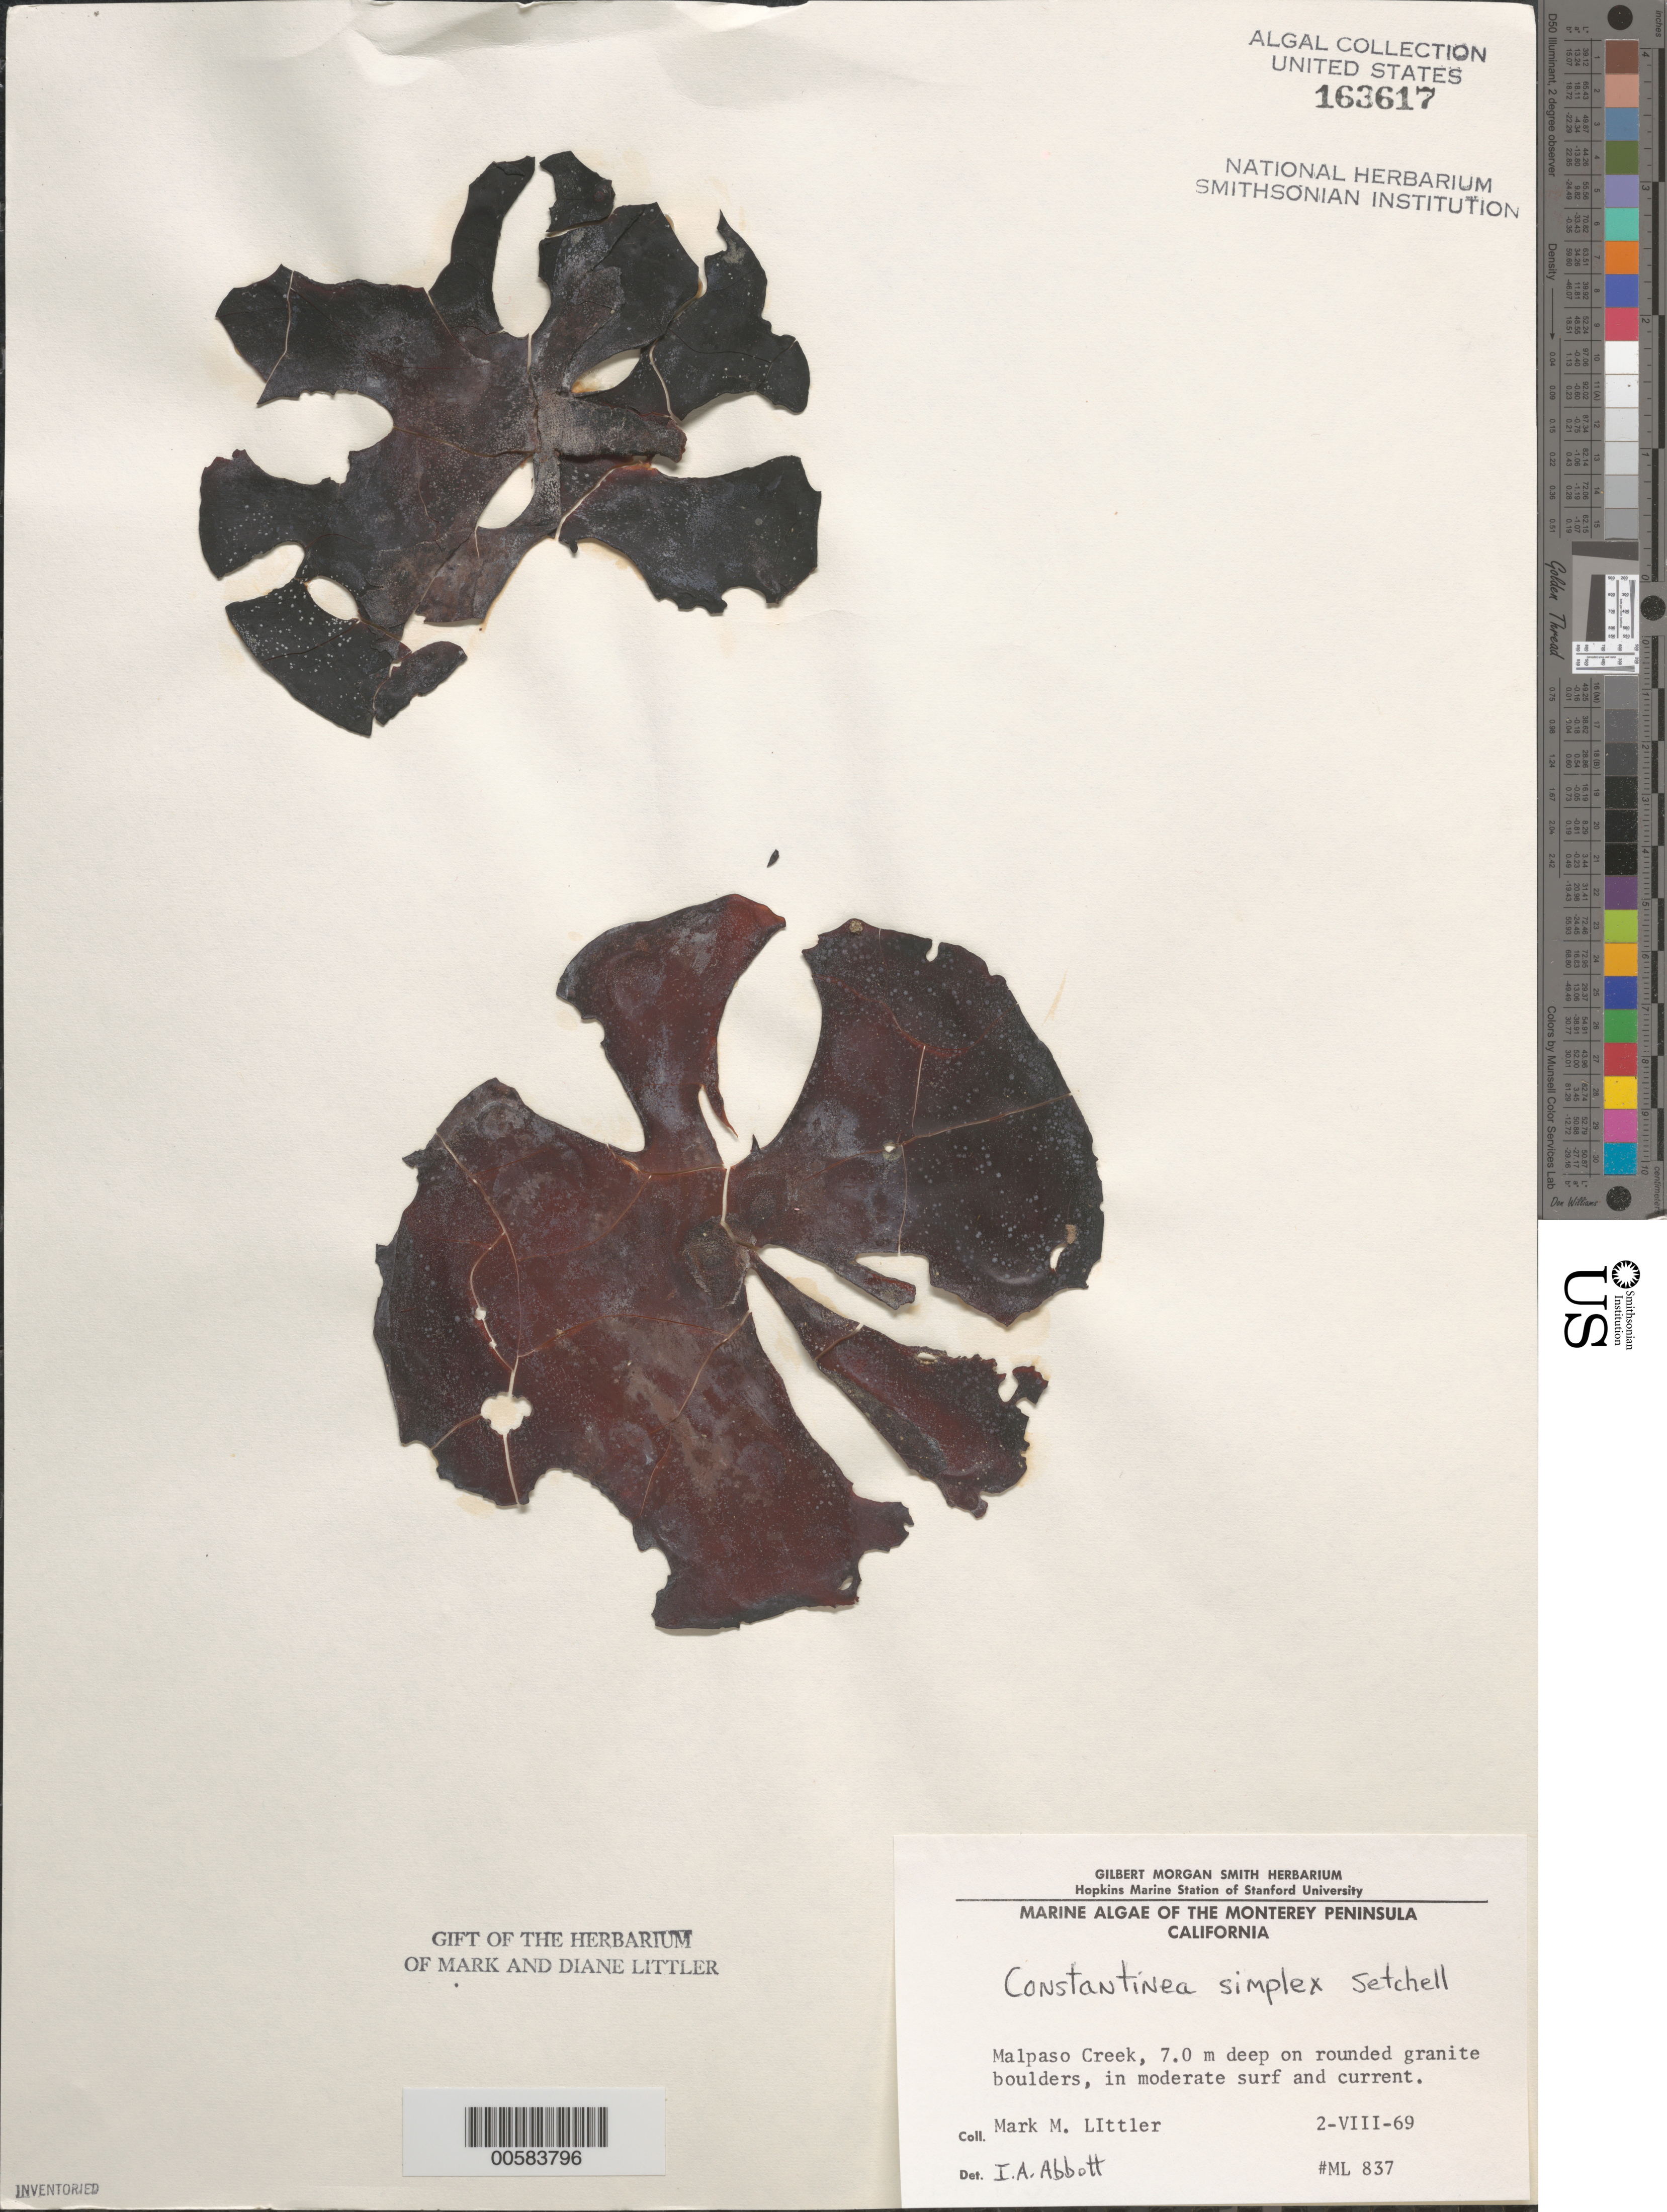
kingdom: Plantae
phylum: Rhodophyta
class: Florideophyceae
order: Gigartinales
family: Dumontiaceae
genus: Constantinea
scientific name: Constantinea simplex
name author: Setch.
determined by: Abbott, Isabella A.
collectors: M. M. Littler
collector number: ML 837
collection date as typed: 02 Aug 1969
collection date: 1969-08-02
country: United States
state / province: California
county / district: Monterey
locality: Malpaso Creek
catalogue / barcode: US 163617